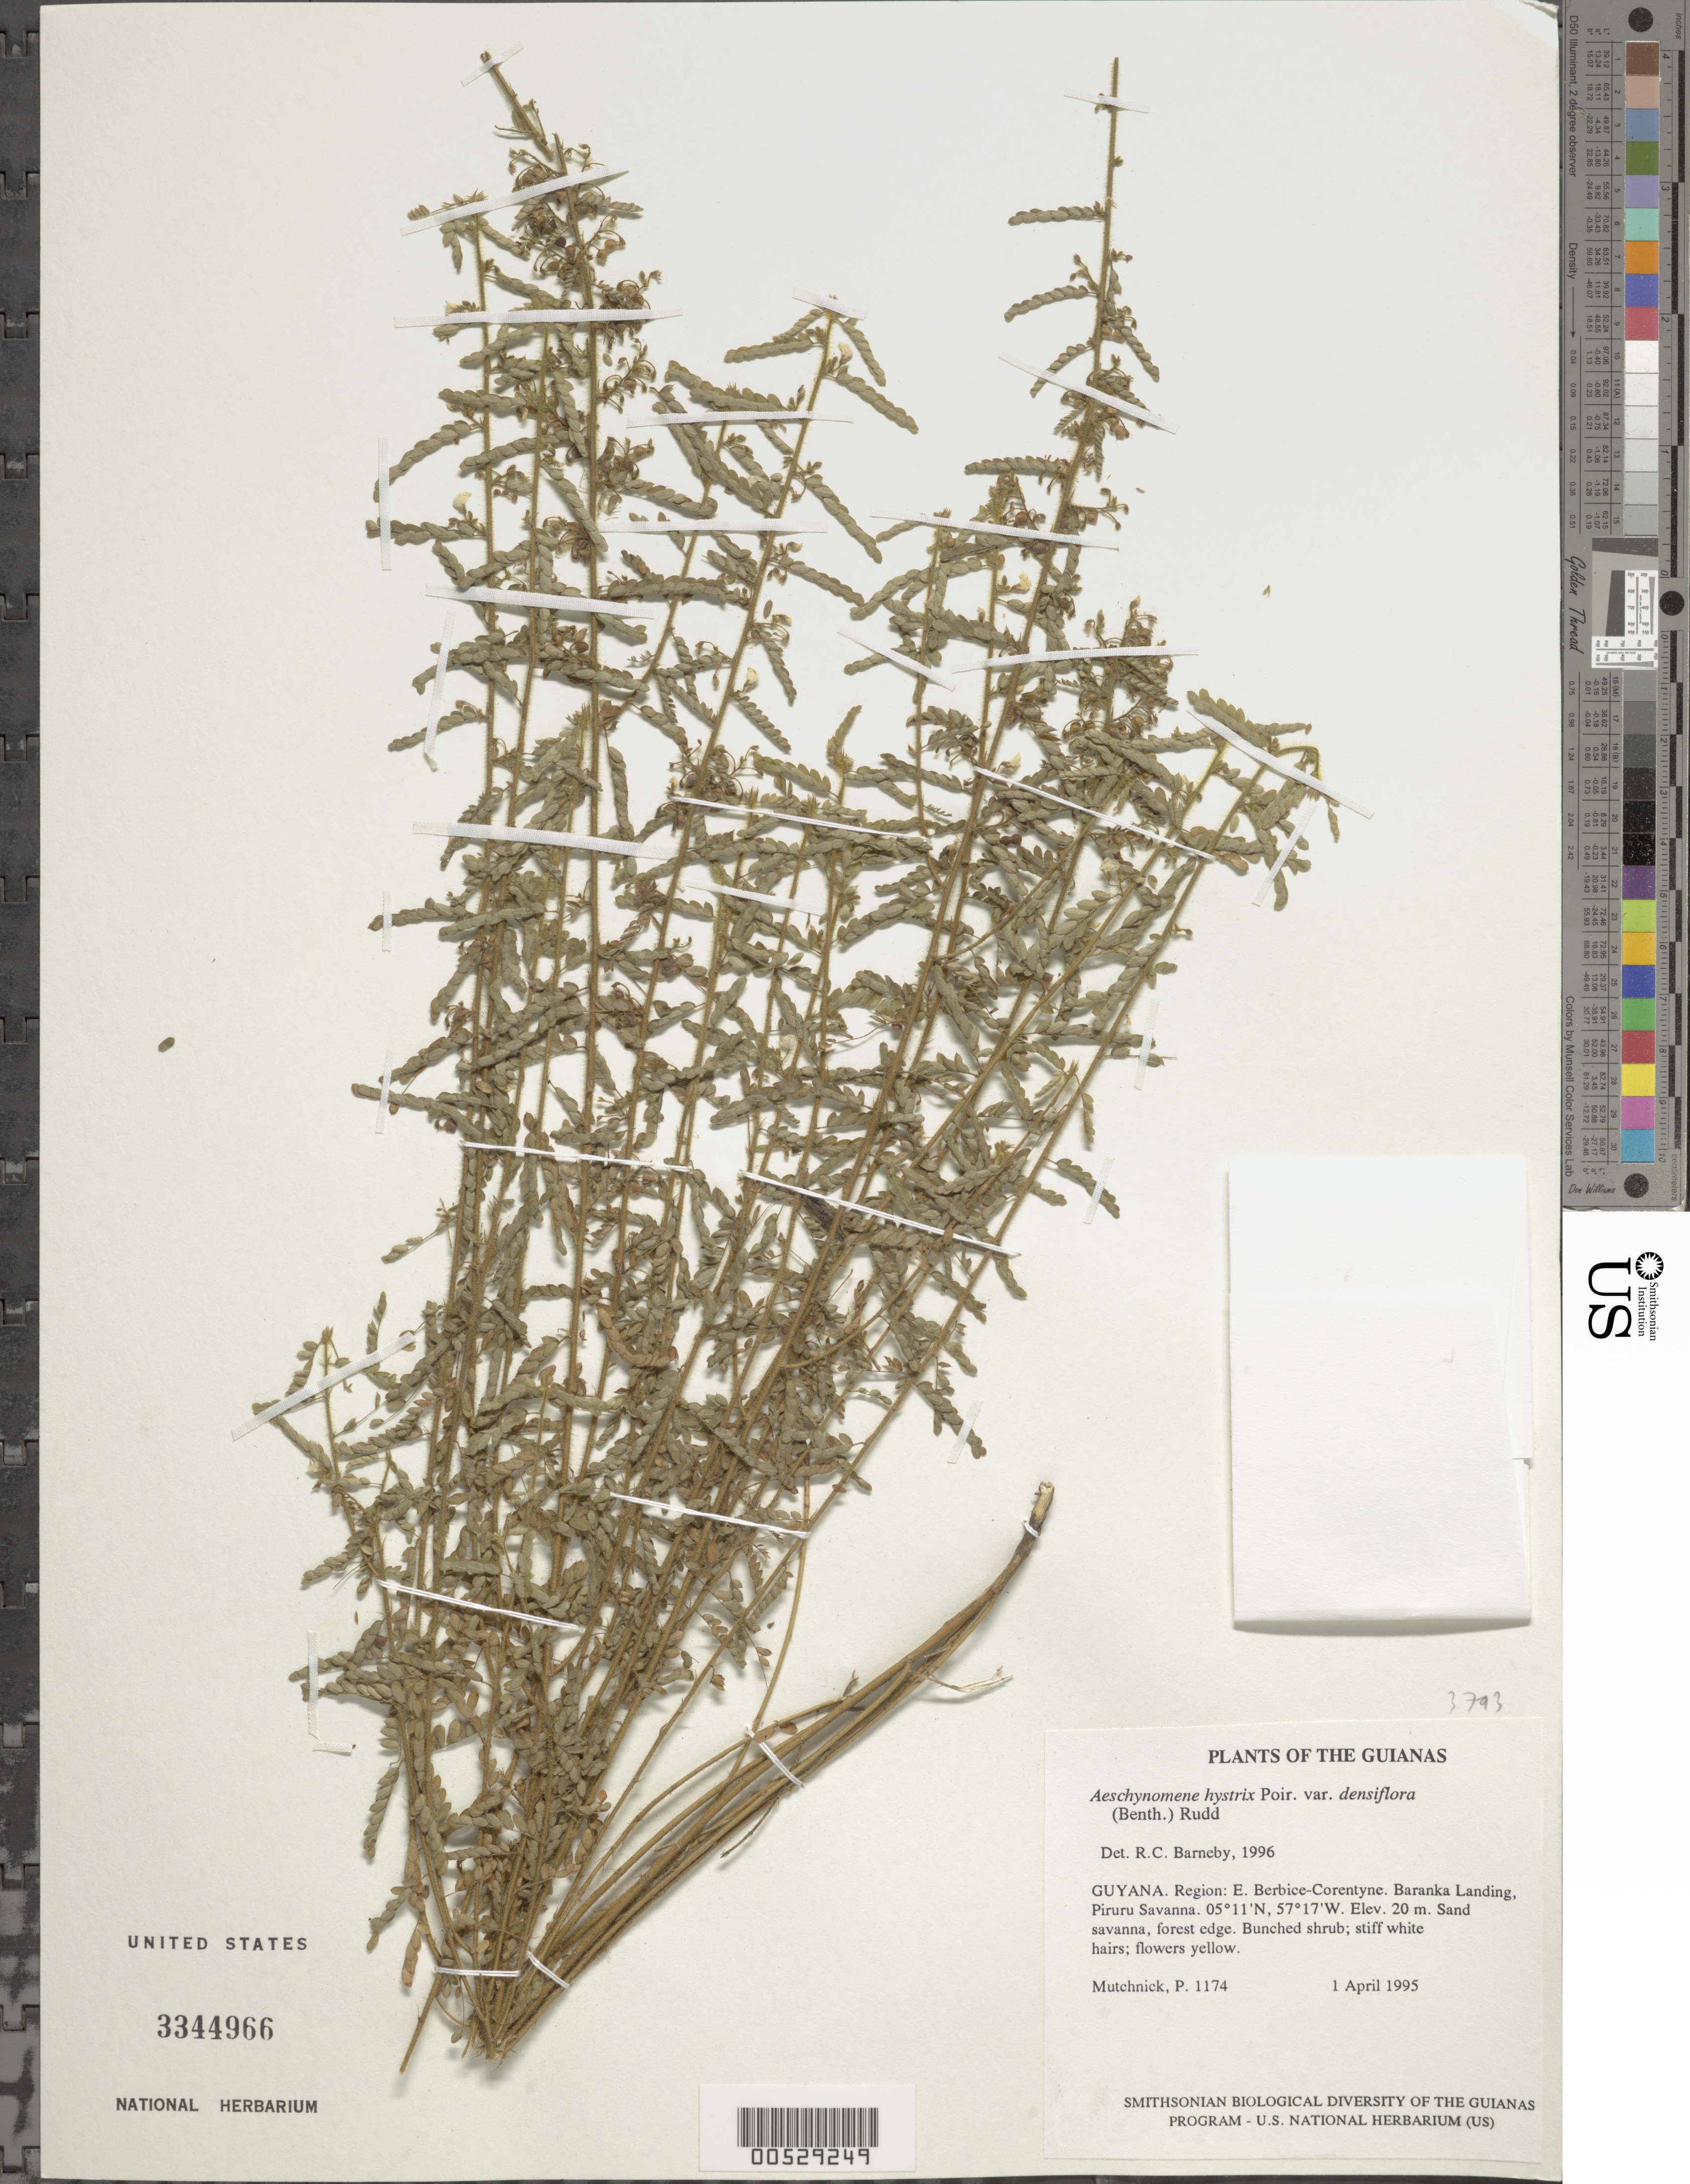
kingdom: Plantae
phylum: Tracheophyta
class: Magnoliopsida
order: Fabales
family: Fabaceae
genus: Aeschynomene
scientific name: Aeschynomene histrix var. densiflora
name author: (Benth.) Rudd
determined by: Barneby, Rupert C., (NY)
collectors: P. Mutchnick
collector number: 1174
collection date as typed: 1 April 1995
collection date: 1995-04-01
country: Guyana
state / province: E. Berbice-Corentyne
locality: Baranka Landing, Piruru Savanna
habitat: Sand savanna, forest edge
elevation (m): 20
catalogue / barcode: US 3344966